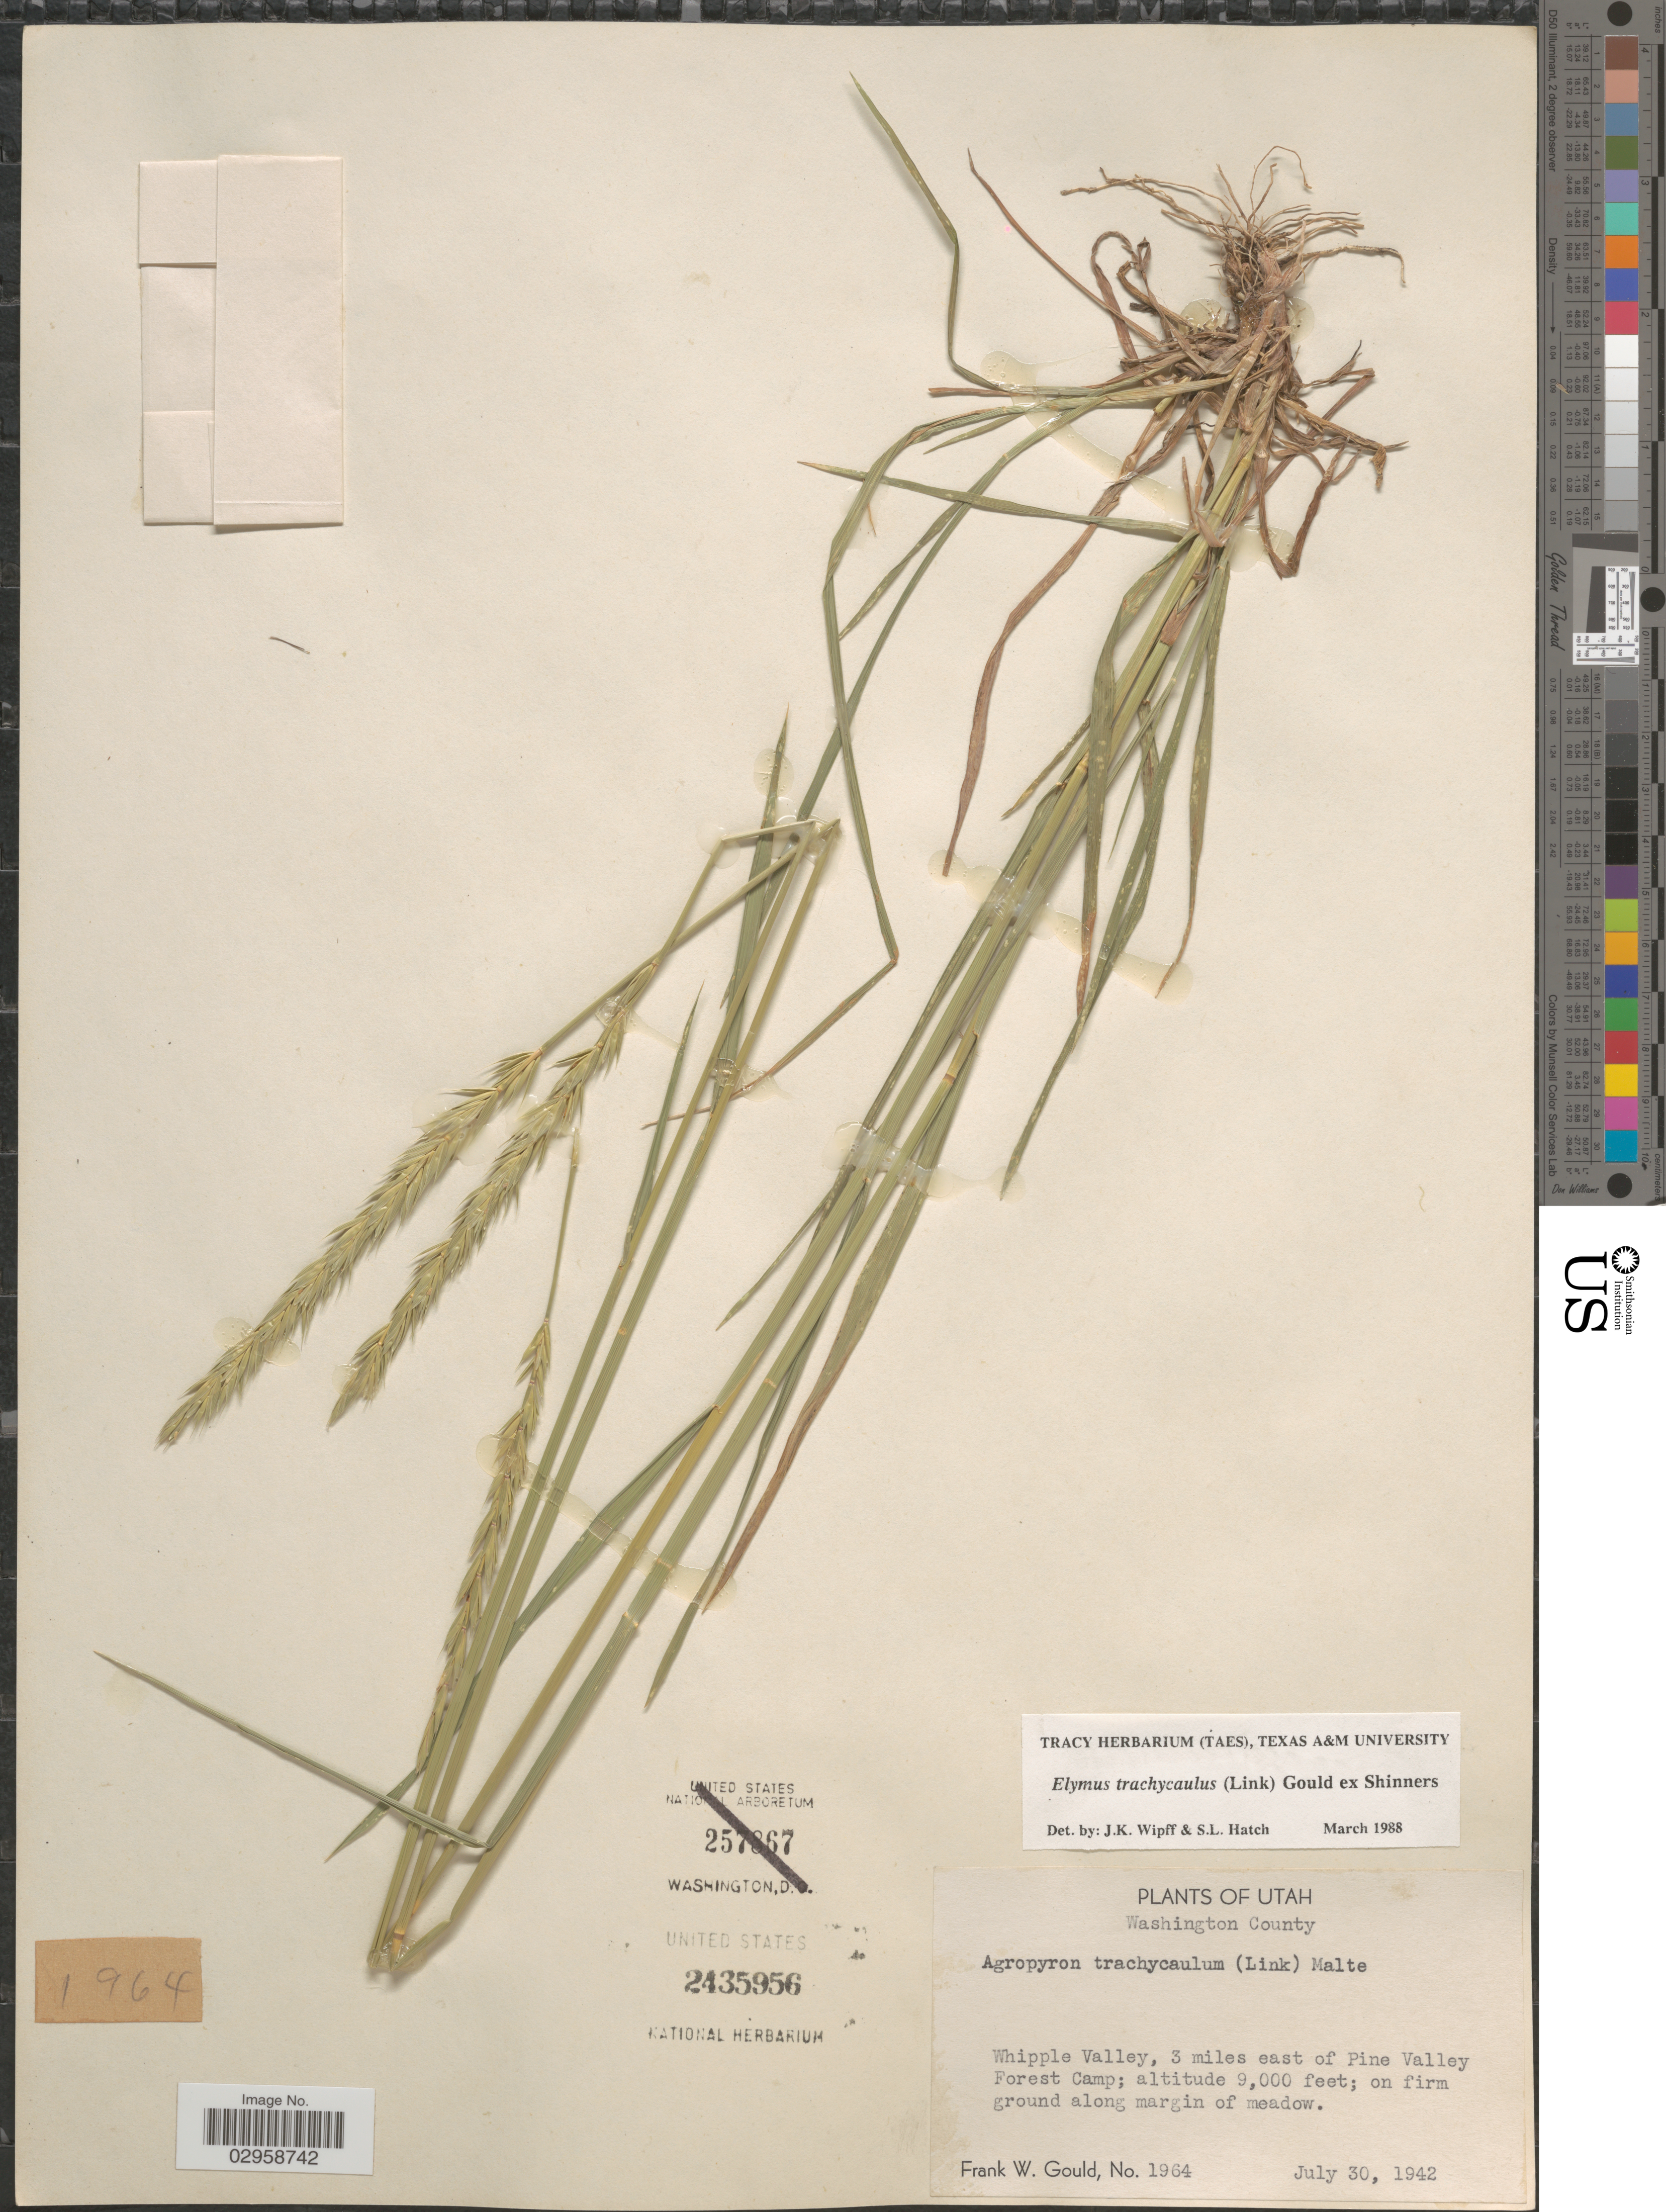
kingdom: Plantae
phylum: Tracheophyta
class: Liliopsida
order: Poales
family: Poaceae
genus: Elymus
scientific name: Elymus trachycaulus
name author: (Link) Gould ex Shinners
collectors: F. W. Gould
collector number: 1964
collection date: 1942-07-30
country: United States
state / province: Utah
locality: Washington County. Whipple Valley, 3 miles east of Pine Valley Forest Camp.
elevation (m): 2743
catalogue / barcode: US 2435956